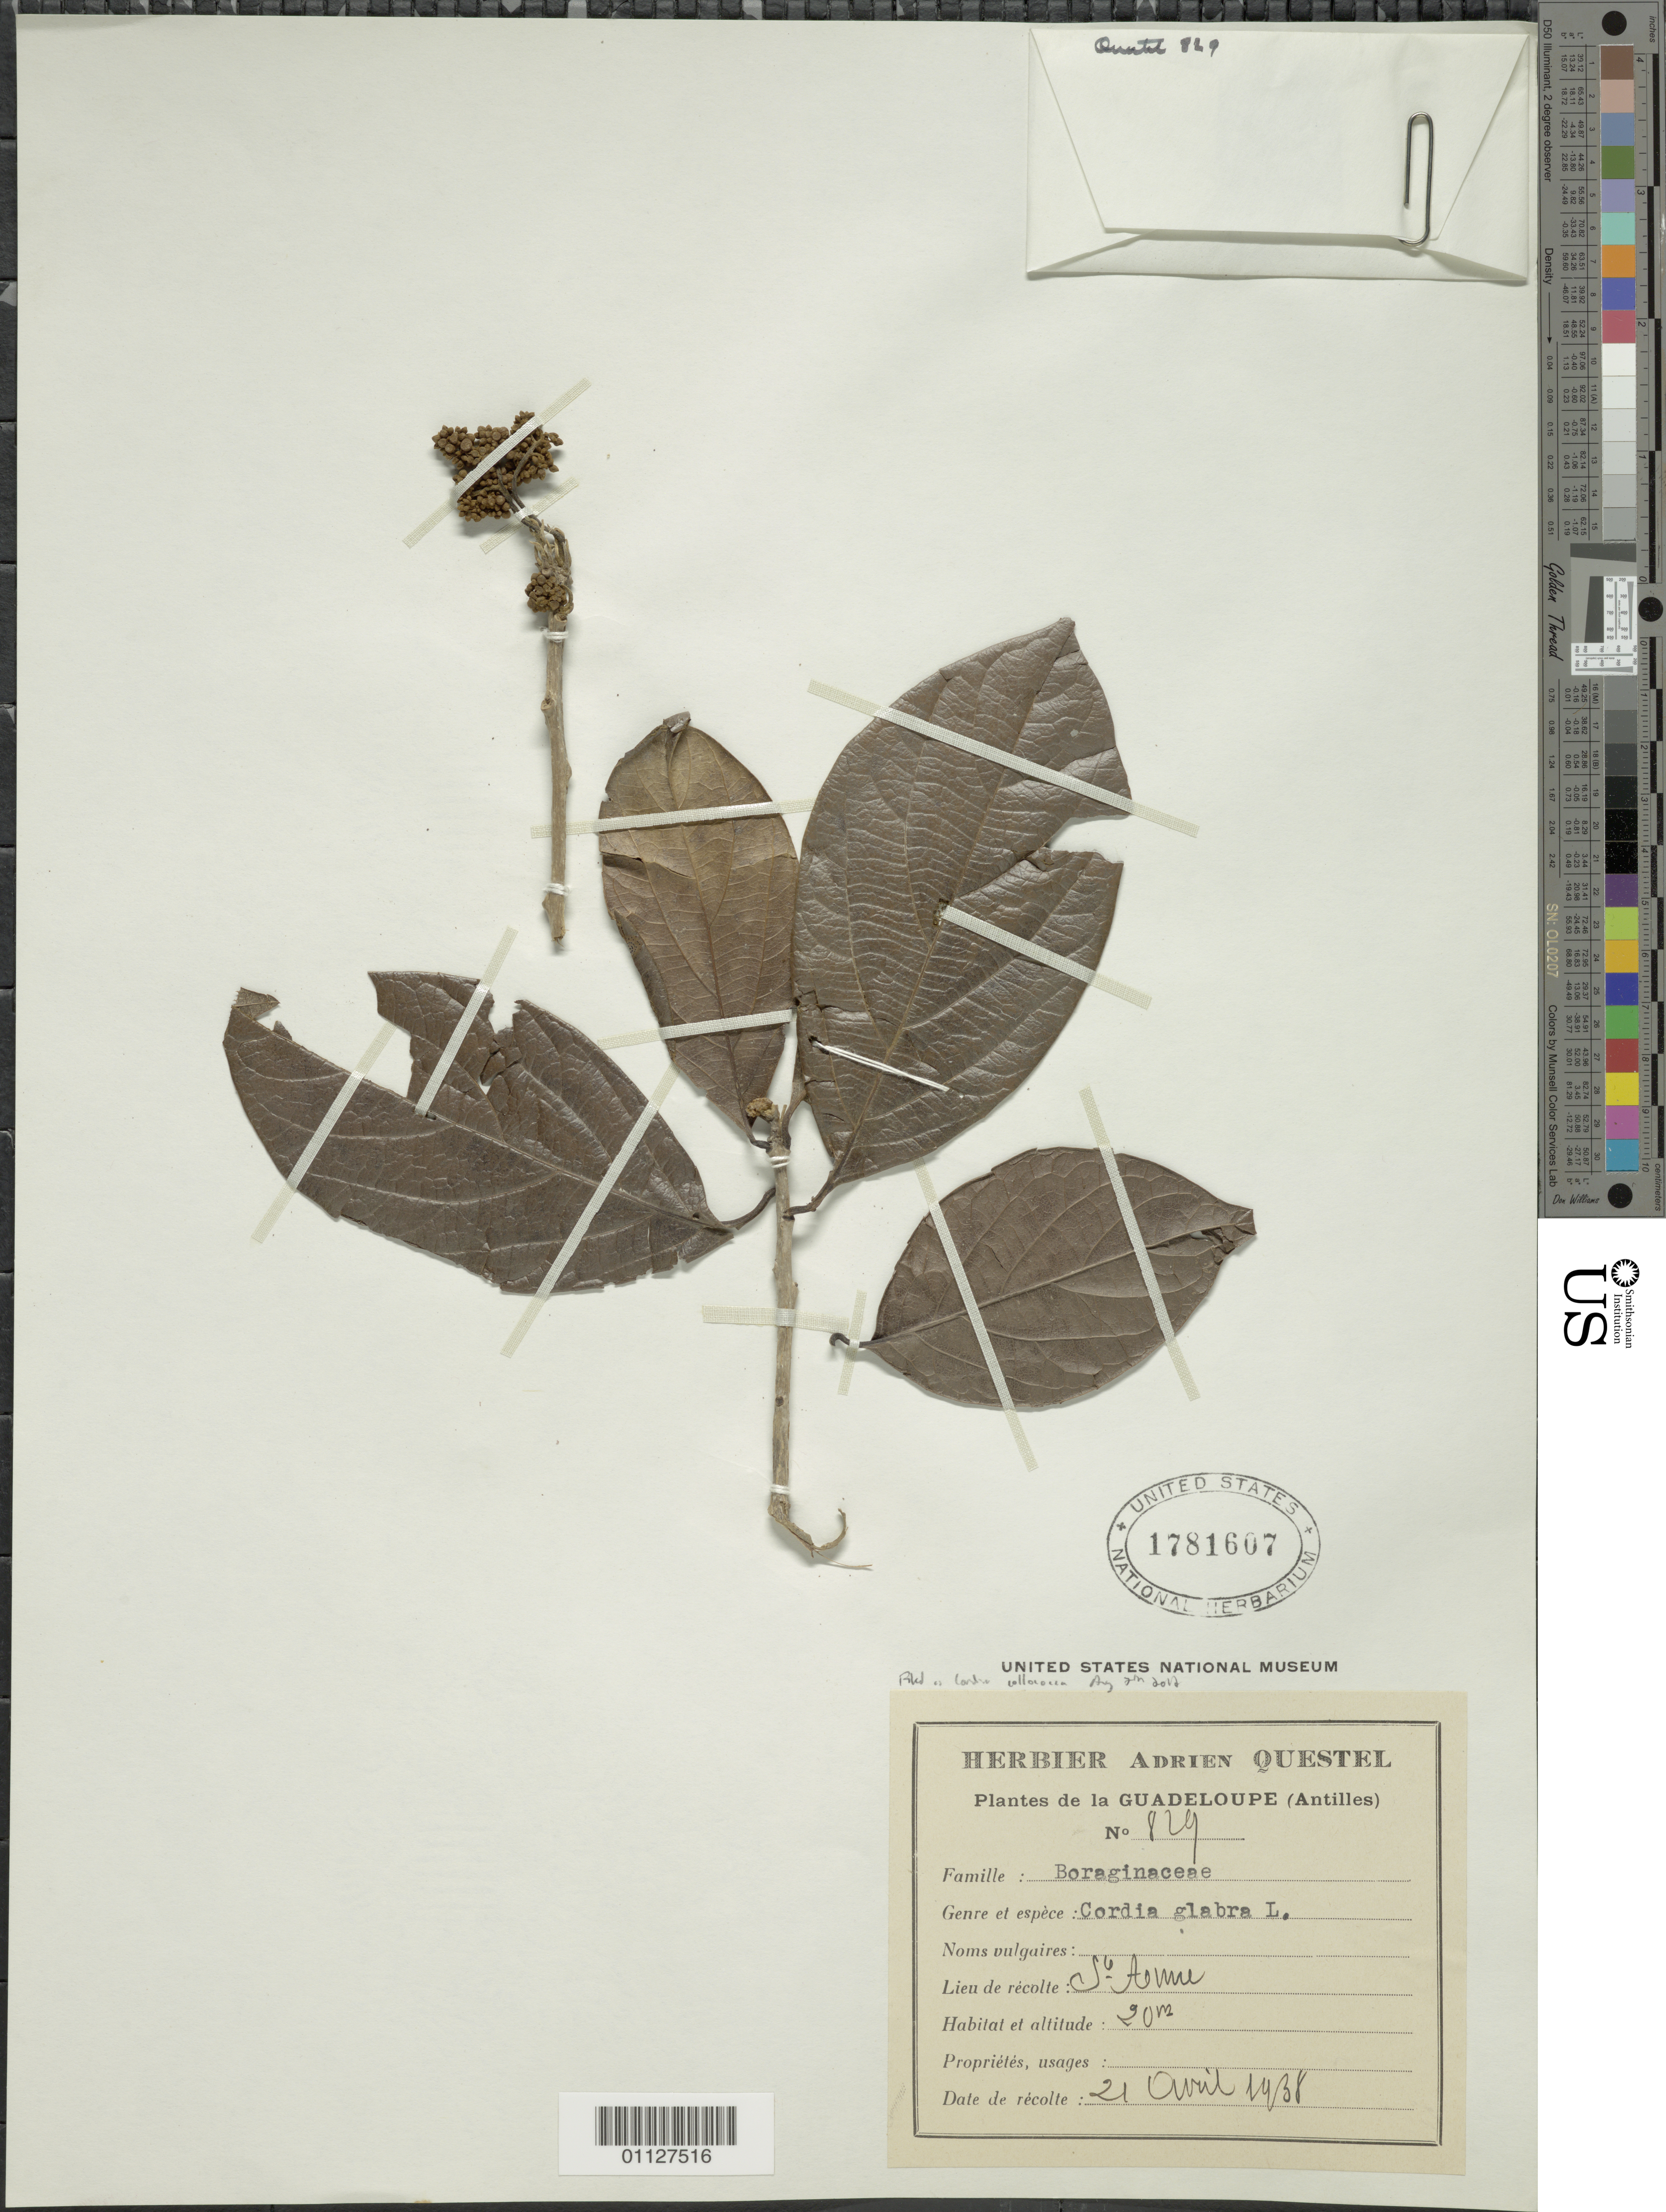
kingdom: Plantae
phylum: Tracheophyta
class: Magnoliopsida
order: Boraginales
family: Cordiaceae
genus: Cordia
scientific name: Cordia collococca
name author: L.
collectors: A. Questel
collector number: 829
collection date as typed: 21 Apr 1938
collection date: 1938-04-21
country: Guadeloupe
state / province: St. Anne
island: Basse Terre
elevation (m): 20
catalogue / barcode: US 1781607